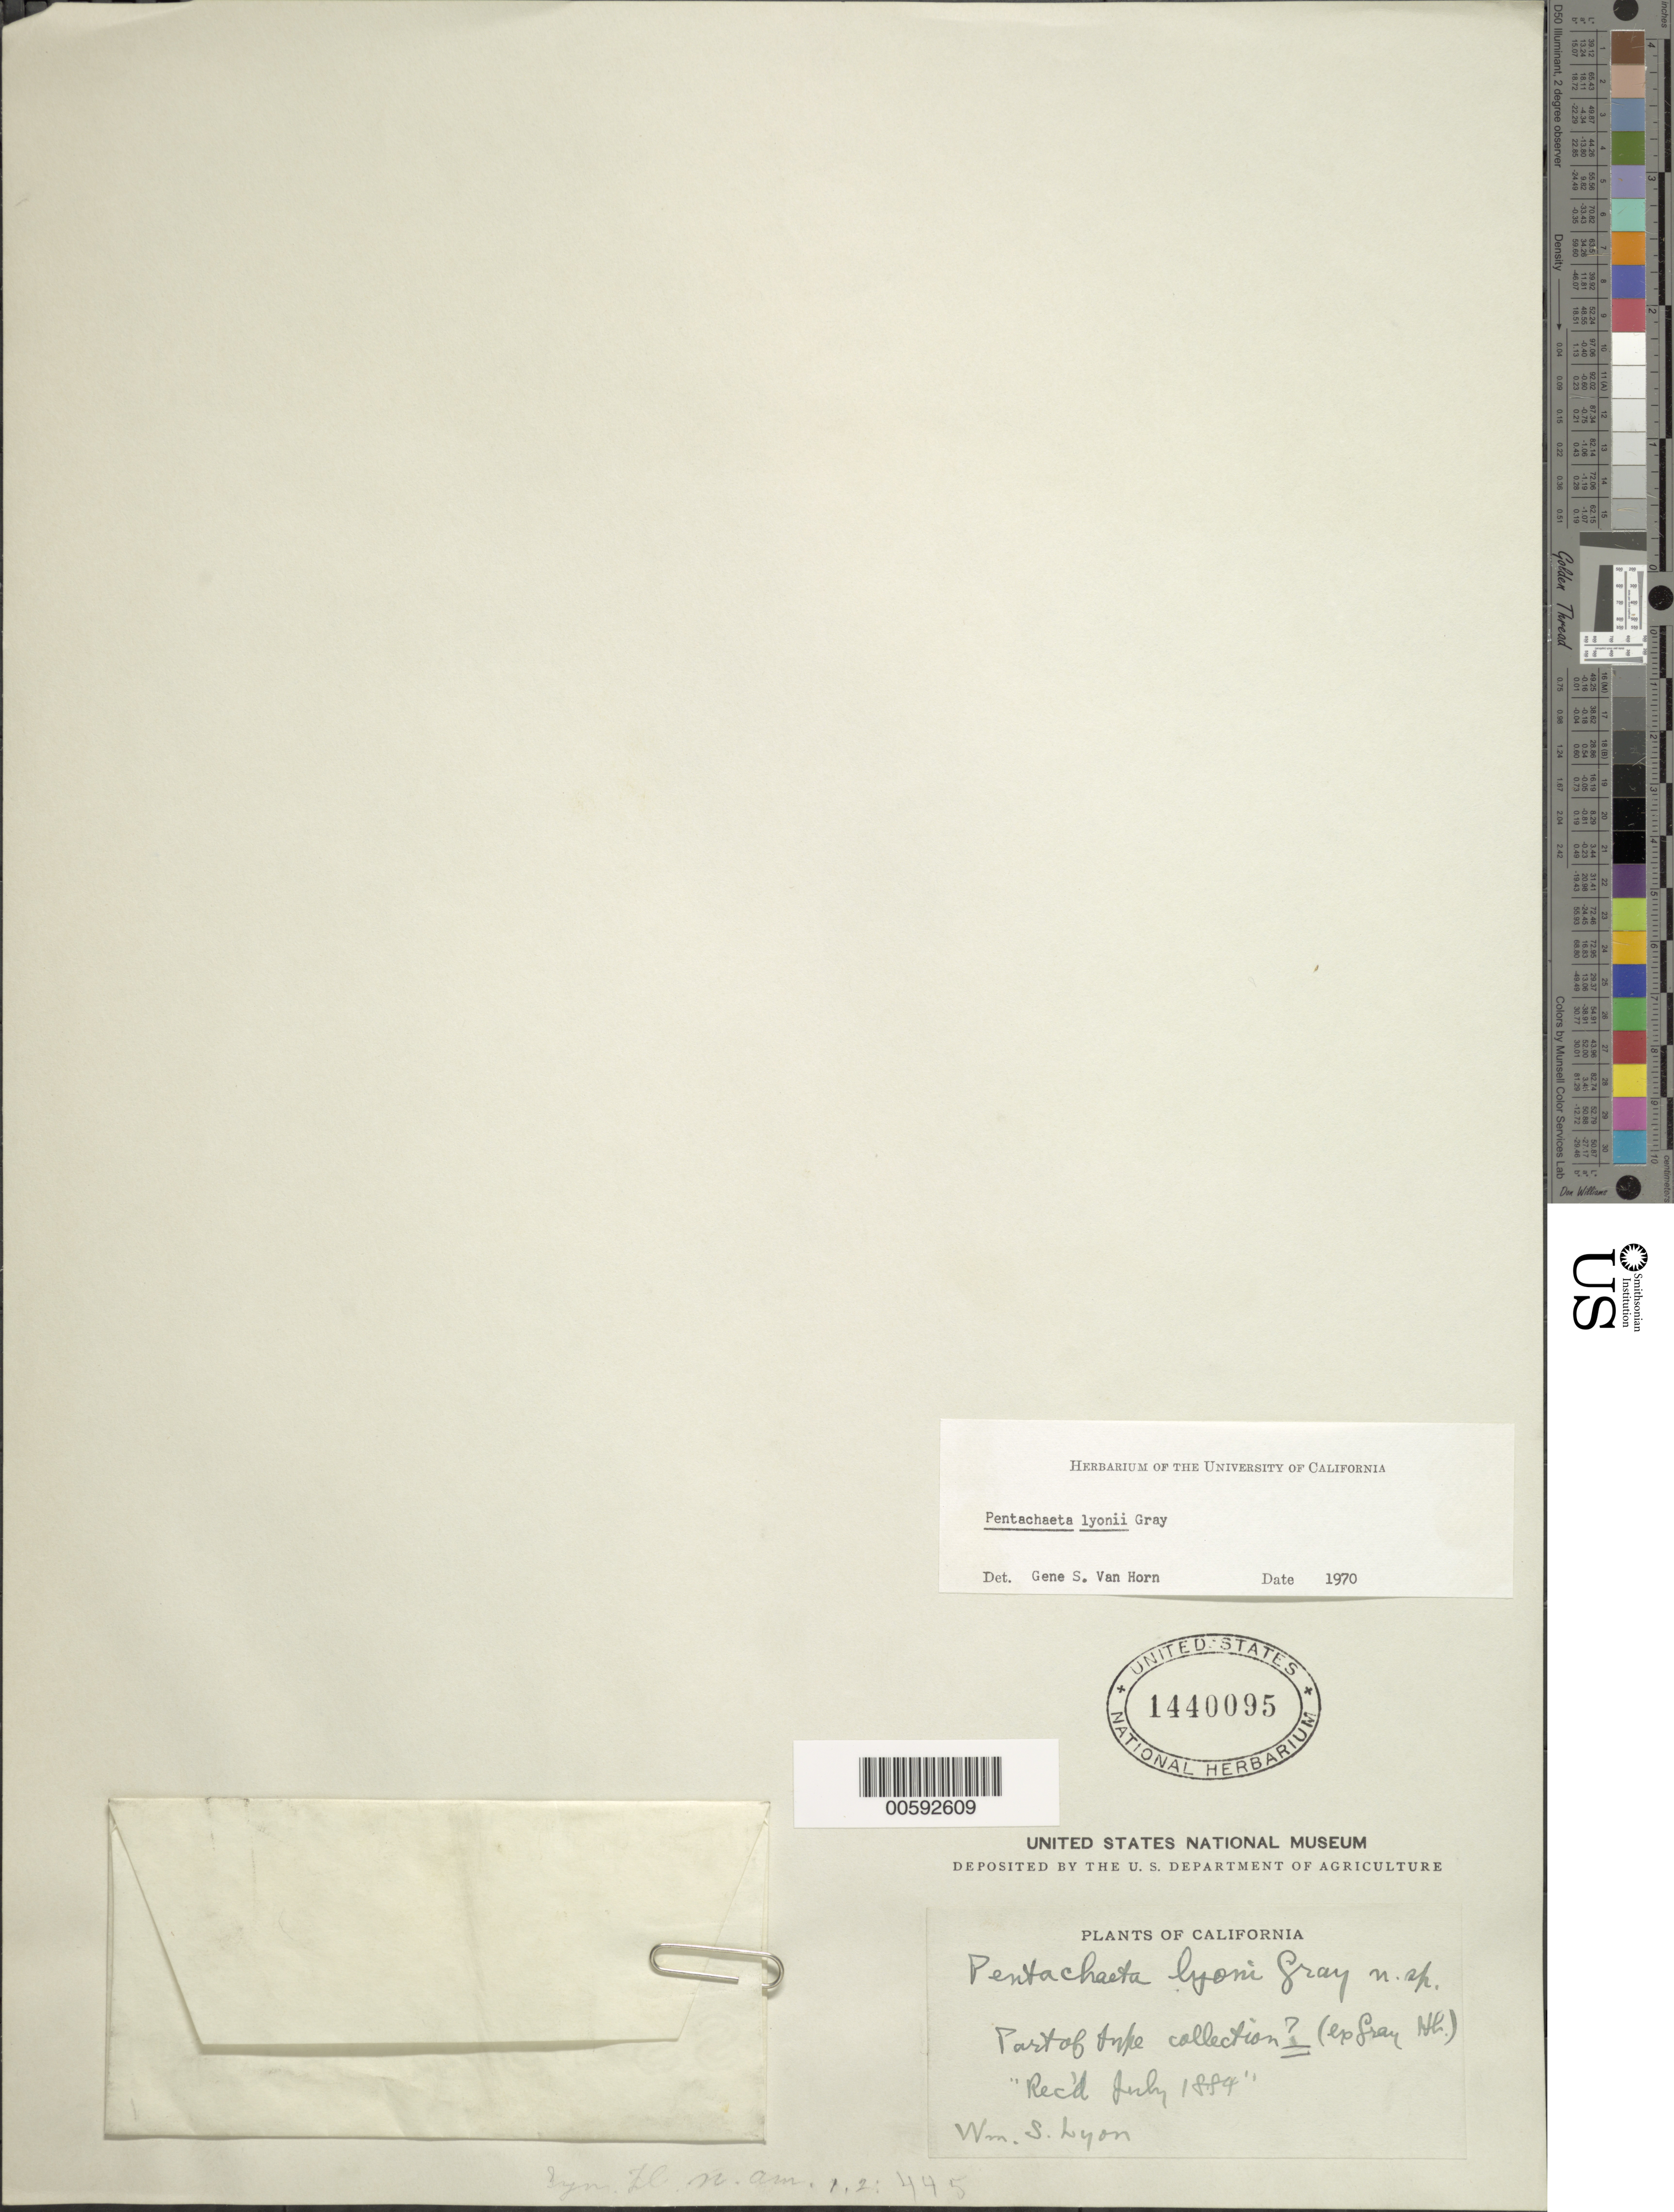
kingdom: Plantae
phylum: Tracheophyta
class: Magnoliopsida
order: Asterales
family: Asteraceae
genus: Pentachaeta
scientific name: Pentachaeta lyonii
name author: A. Gray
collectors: W. Lyon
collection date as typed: Jul 1884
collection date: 1884-07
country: United States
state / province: California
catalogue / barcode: US 1440095